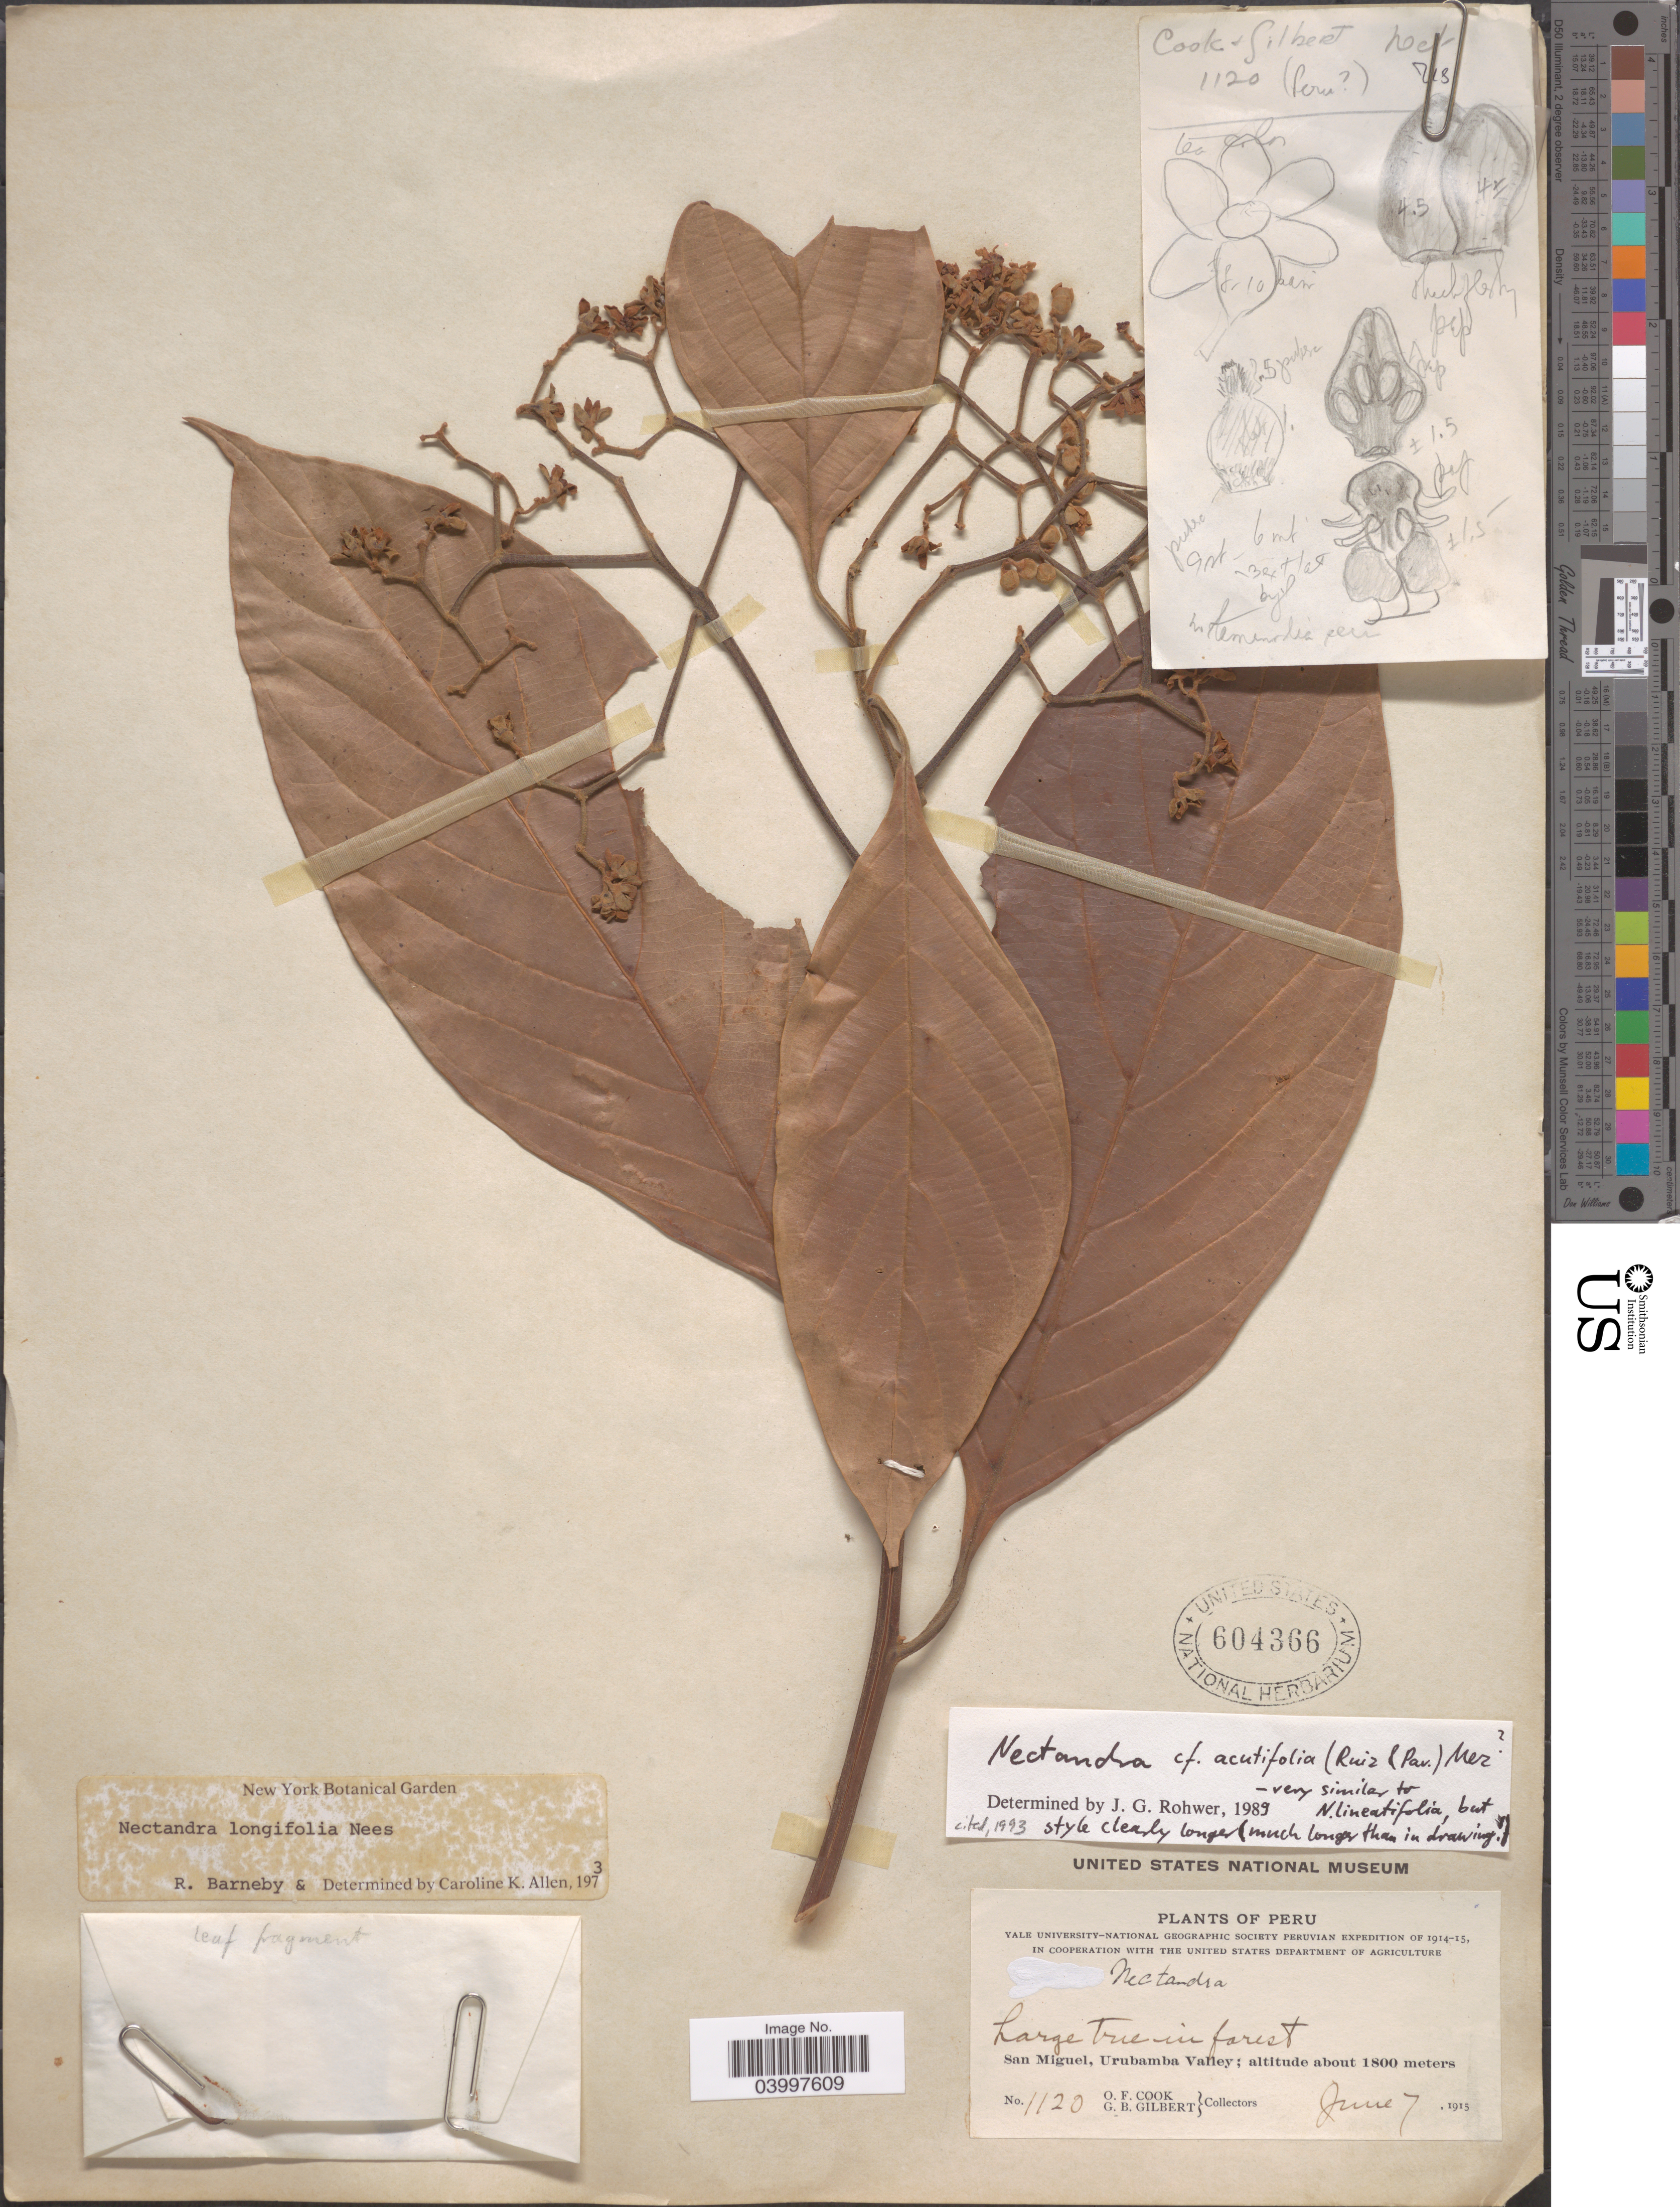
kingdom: Plantae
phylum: Tracheophyta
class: Magnoliopsida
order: Laurales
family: Lauraceae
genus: Nectandra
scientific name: Nectandra acutifolia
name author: (Ruiz & Pav.) Mez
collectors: O. F. Cook & G. B. Gilbert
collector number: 1120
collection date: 1915-06-07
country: Peru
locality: San Miguel, Urubamba Valley.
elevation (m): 1800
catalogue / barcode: US 604366